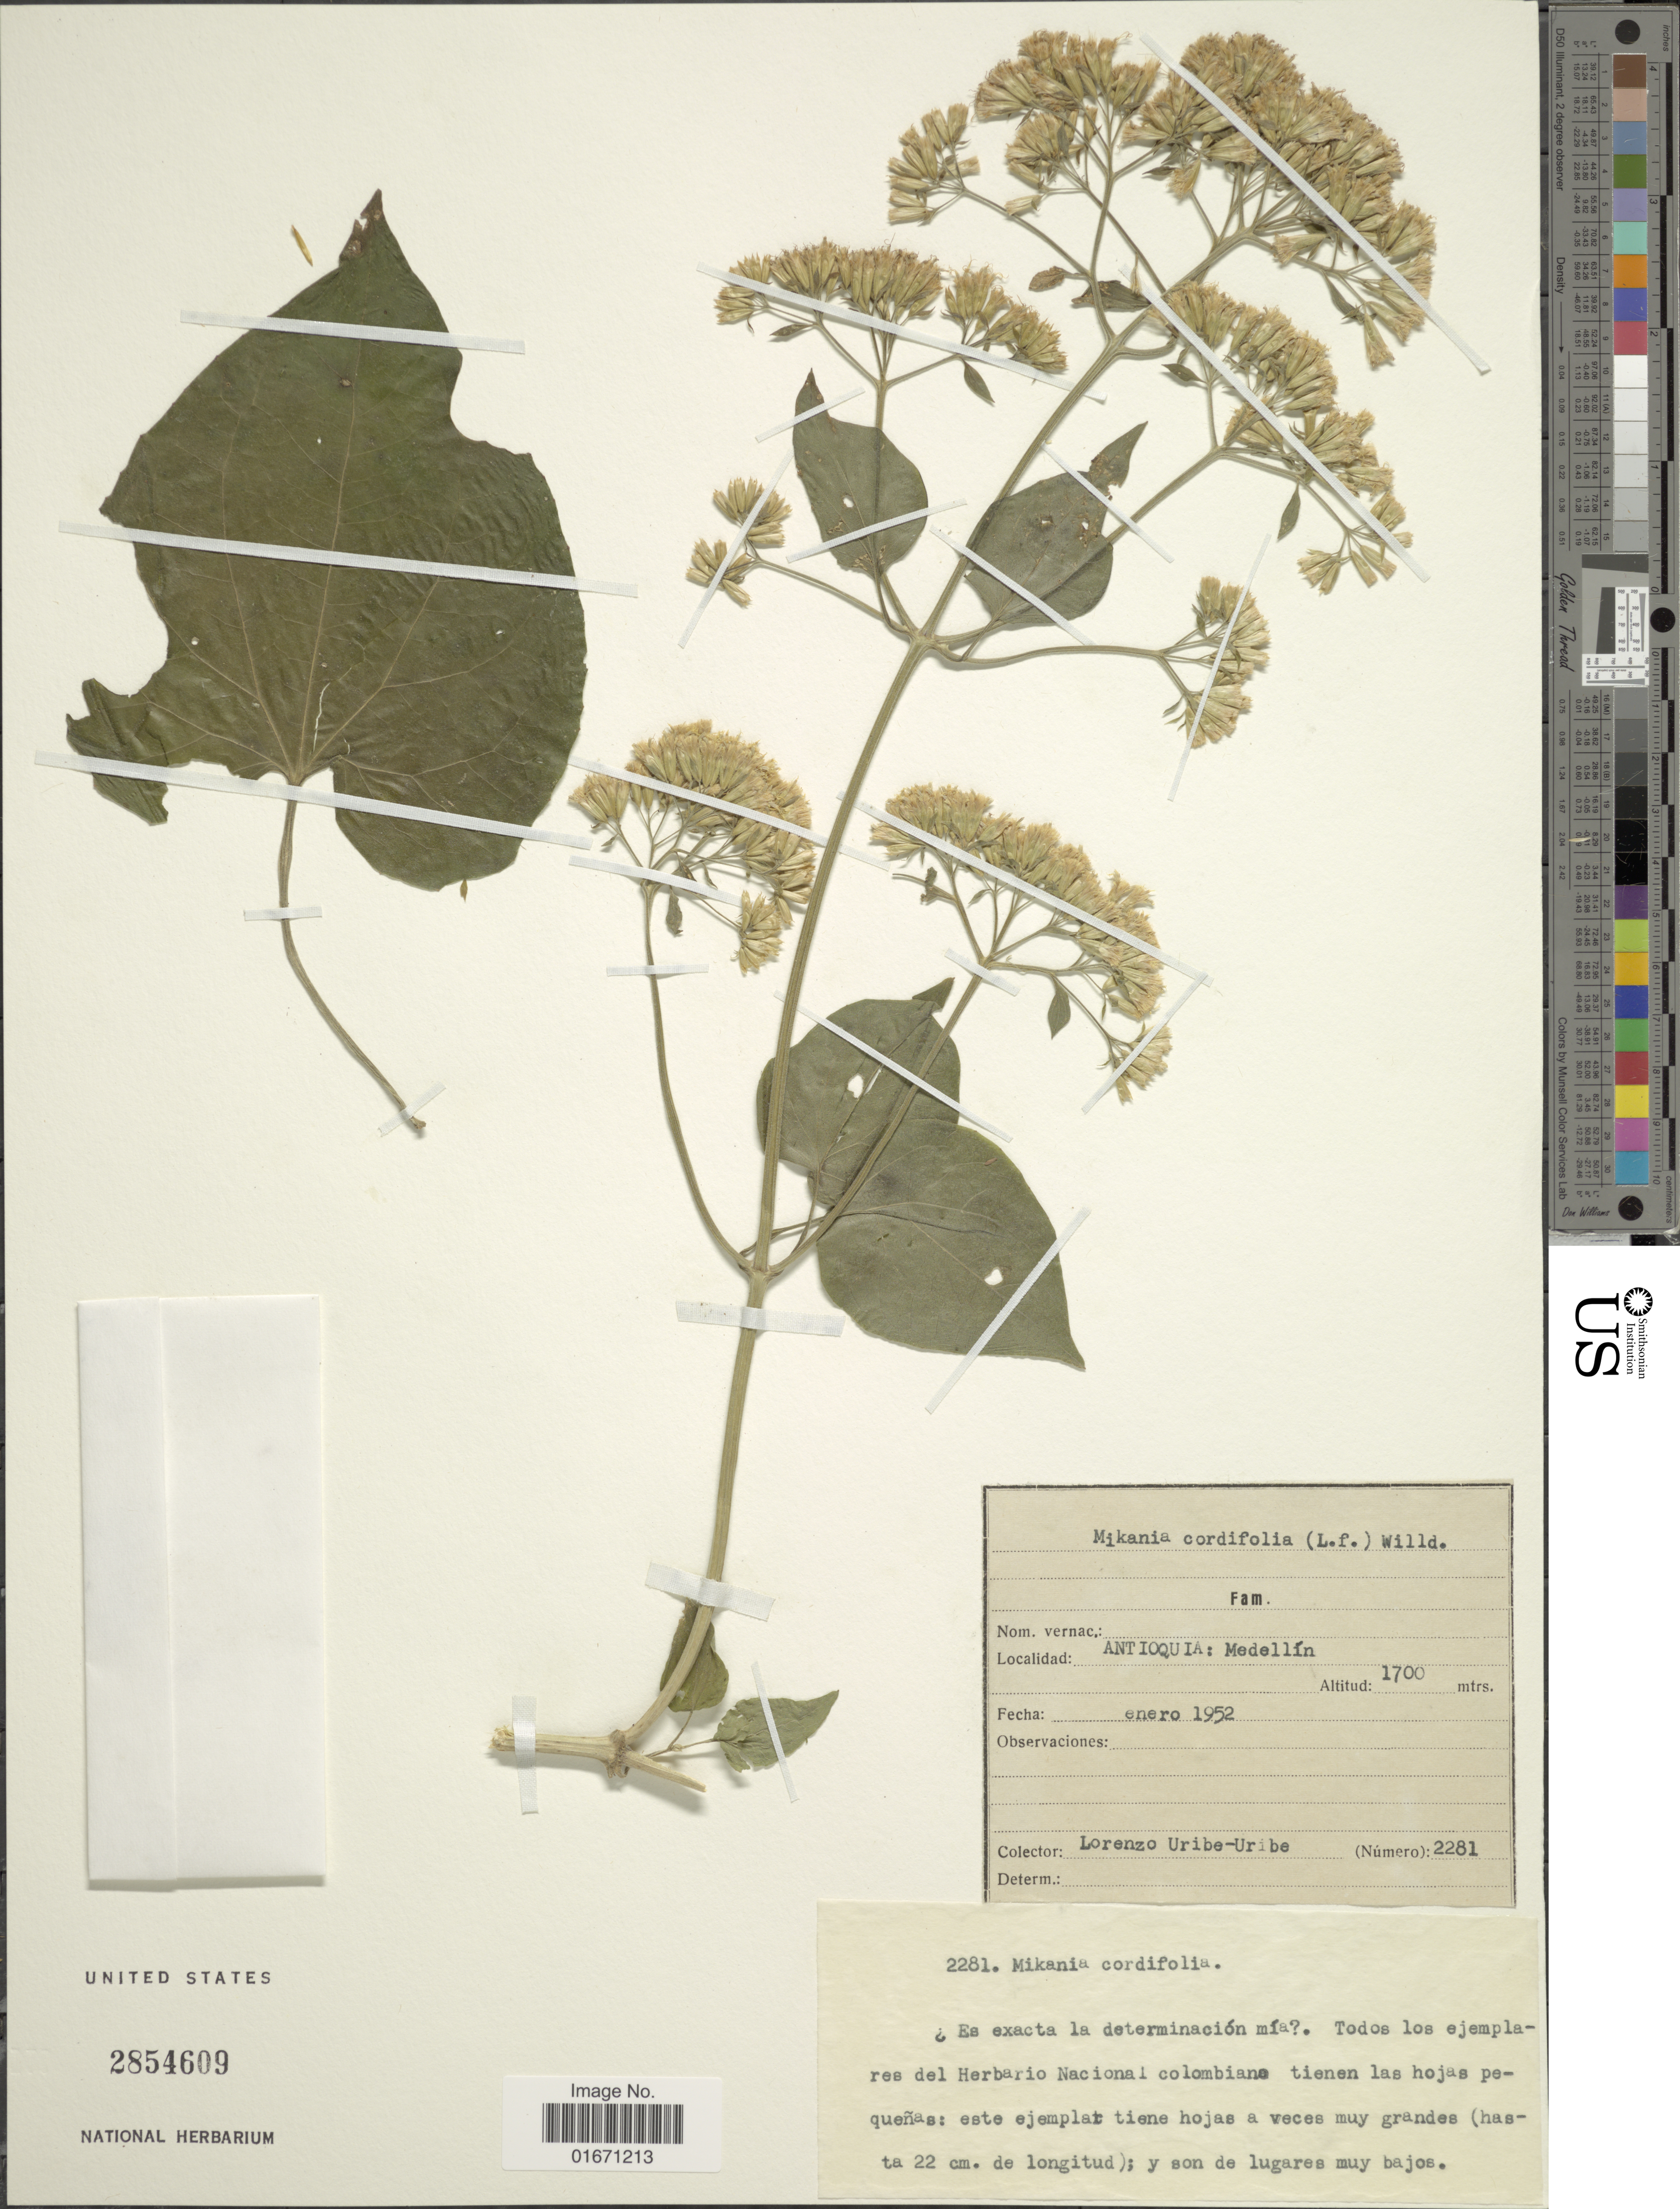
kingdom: Plantae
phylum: Tracheophyta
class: Magnoliopsida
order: Asterales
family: Asteraceae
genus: Mikania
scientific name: Mikania cordifolia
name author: Kunth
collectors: L. Uribe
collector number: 2281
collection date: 1952-01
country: Colombia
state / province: Antioquia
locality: Medellin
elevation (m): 1700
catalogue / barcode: US 2854609